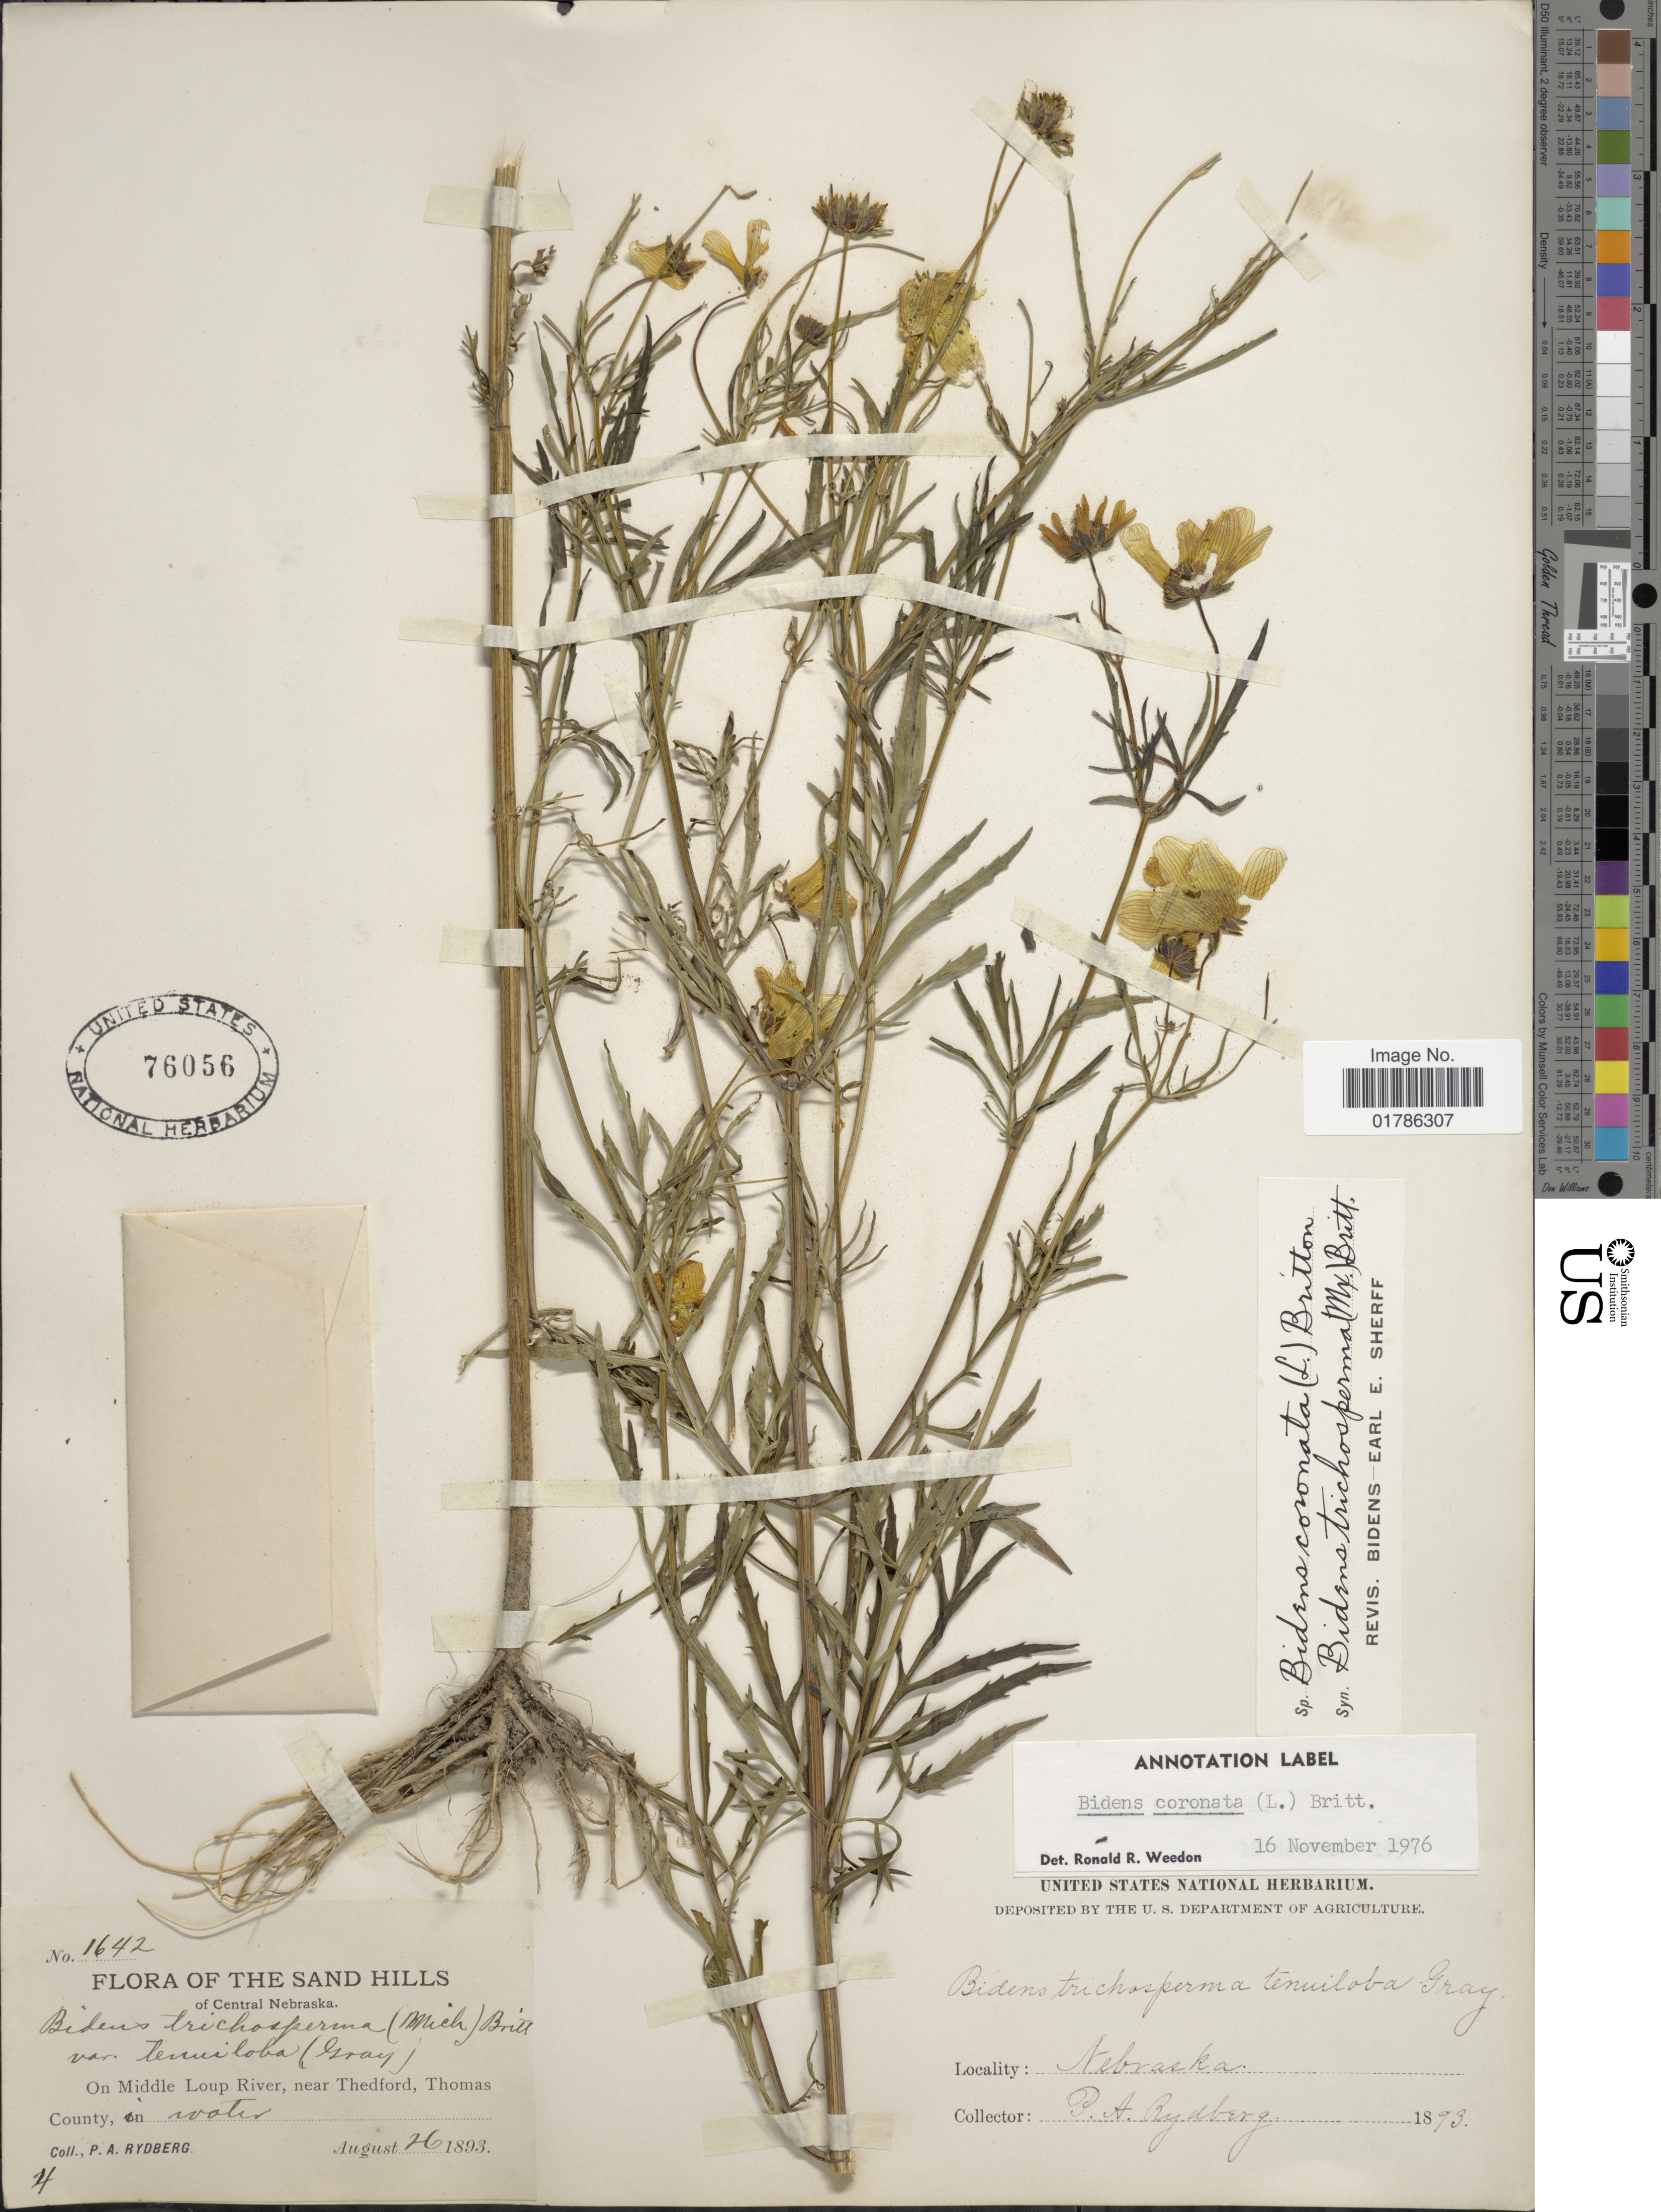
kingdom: Plantae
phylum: Tracheophyta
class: Magnoliopsida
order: Asterales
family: Asteraceae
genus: Bidens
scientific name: Bidens coronata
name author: (L.) Britton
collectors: P. A. Rydberg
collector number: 1642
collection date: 1893-08-26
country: United States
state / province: Nebraska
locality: The Sand Hills, on Middle Loup River, near Thedford, Thomas County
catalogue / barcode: US 76056